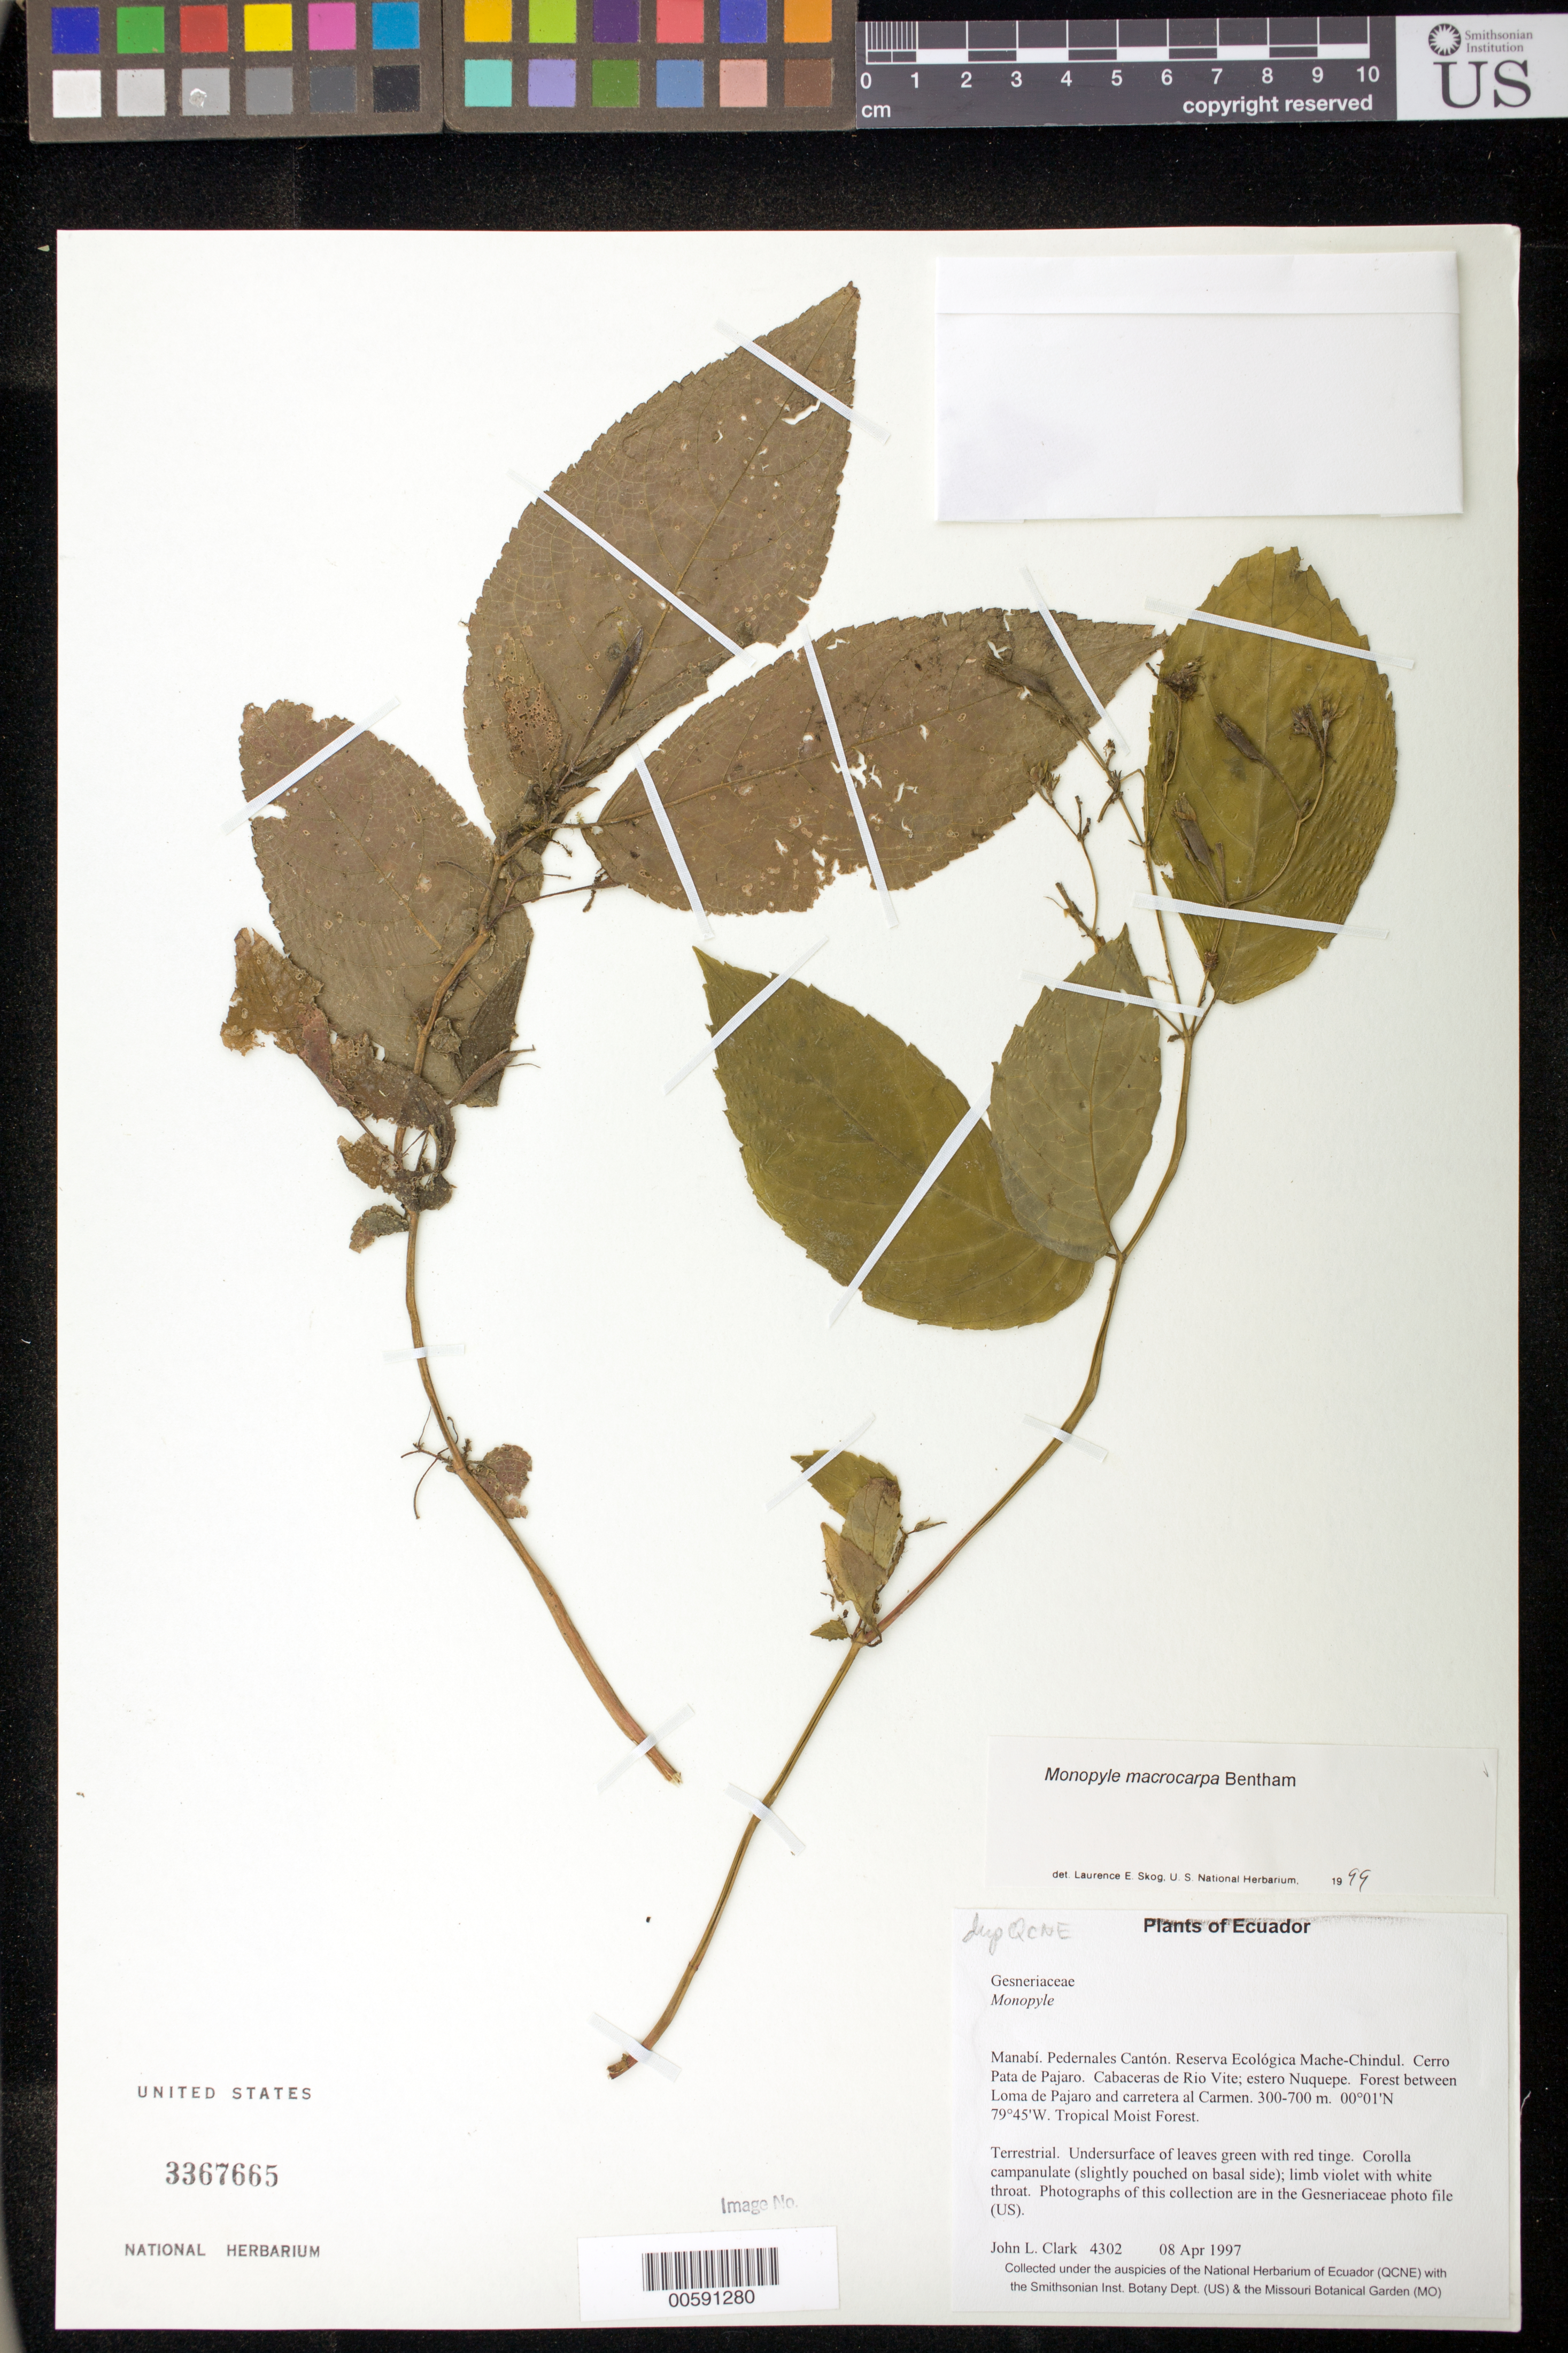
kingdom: Plantae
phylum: Tracheophyta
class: Magnoliopsida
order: Lamiales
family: Gesneriaceae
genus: Monopyle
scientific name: Monopyle macrocarpa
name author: Benth.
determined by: Skog, Laurence E.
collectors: J. L. Clark, T. Núñez & C. Robles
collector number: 4302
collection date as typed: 08 Apr 1997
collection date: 1997-04-08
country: Ecuador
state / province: Manabí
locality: Pedernales Cantón. Reserva Ecológica Mache-Chindul. Cerro Pata de Pajaro. Cabaceras de Rio Vite; estero Nuquepe. Forest between Loma de Pajaro and carretera al Carmen.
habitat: Tropical Moist Forest.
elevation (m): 300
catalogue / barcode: US 3367665